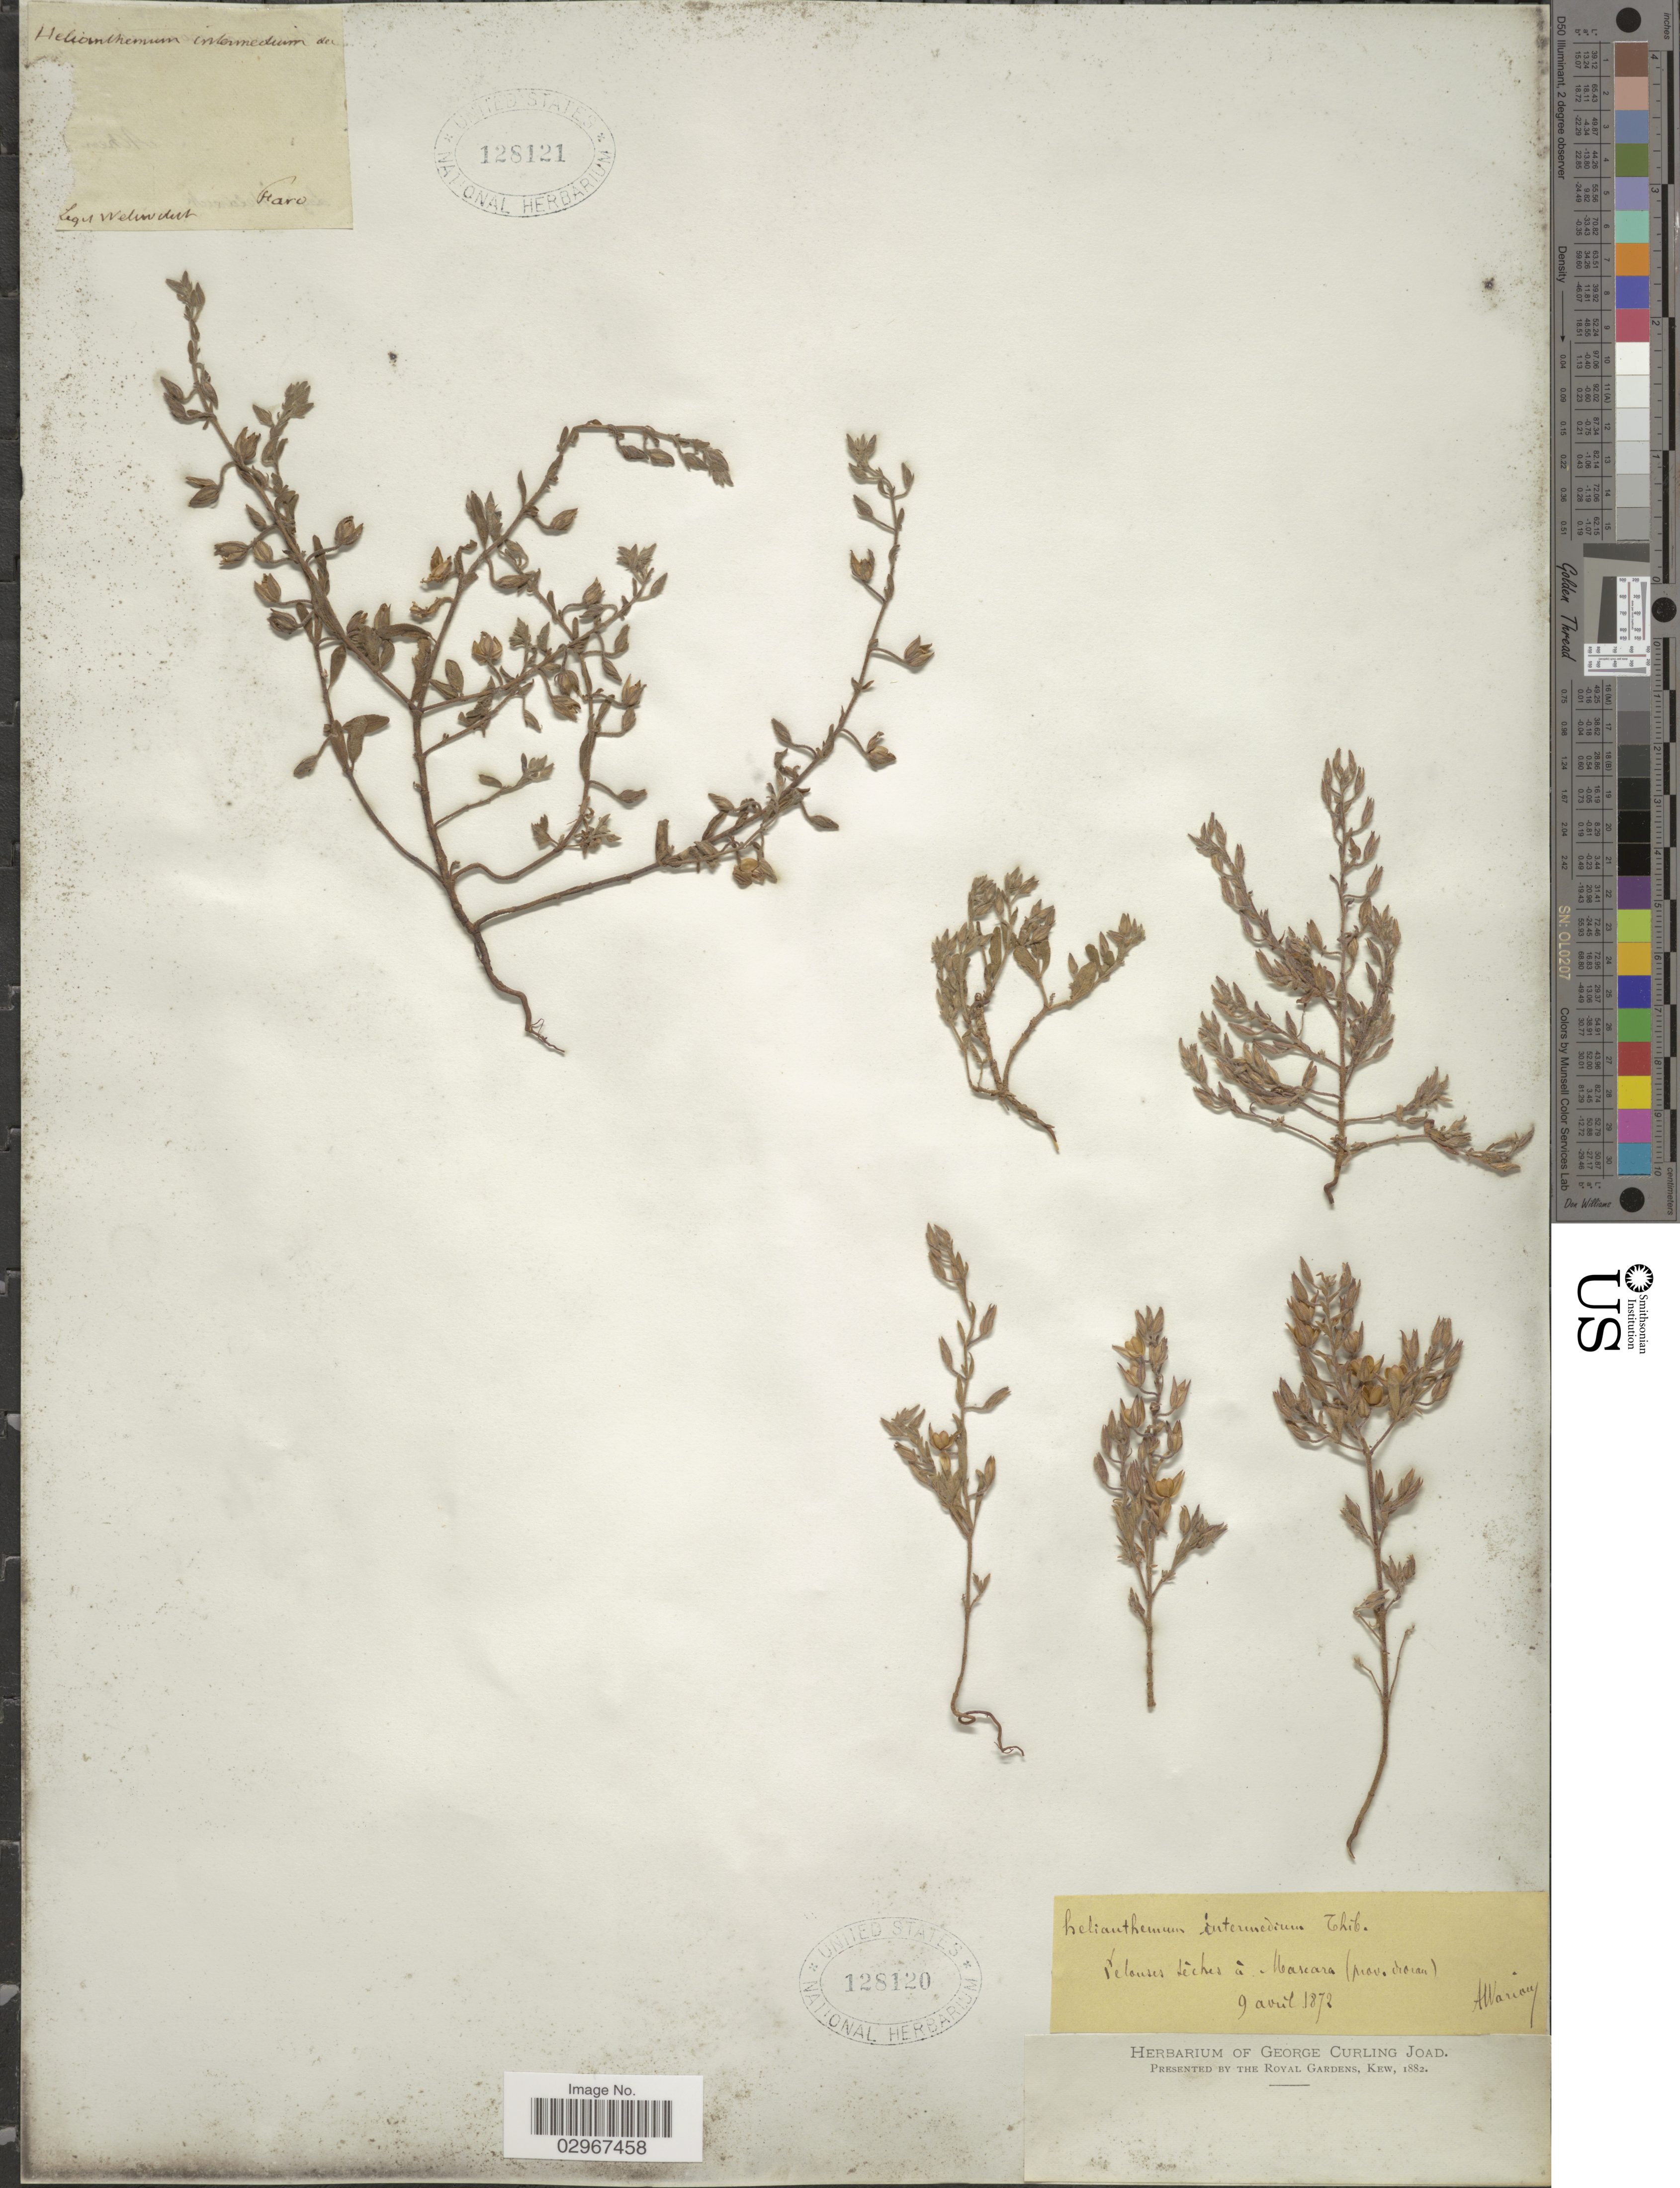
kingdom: Plantae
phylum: Tracheophyta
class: Magnoliopsida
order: Malvales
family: Cistaceae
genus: Helianthemum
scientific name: Helianthemum intermedium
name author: (Thibaud) Dunal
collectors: A. Warion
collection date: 1872-04-09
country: Algeria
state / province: Oran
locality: Pelouses sèches à Mascara (prov. di Oran).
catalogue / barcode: US 128120